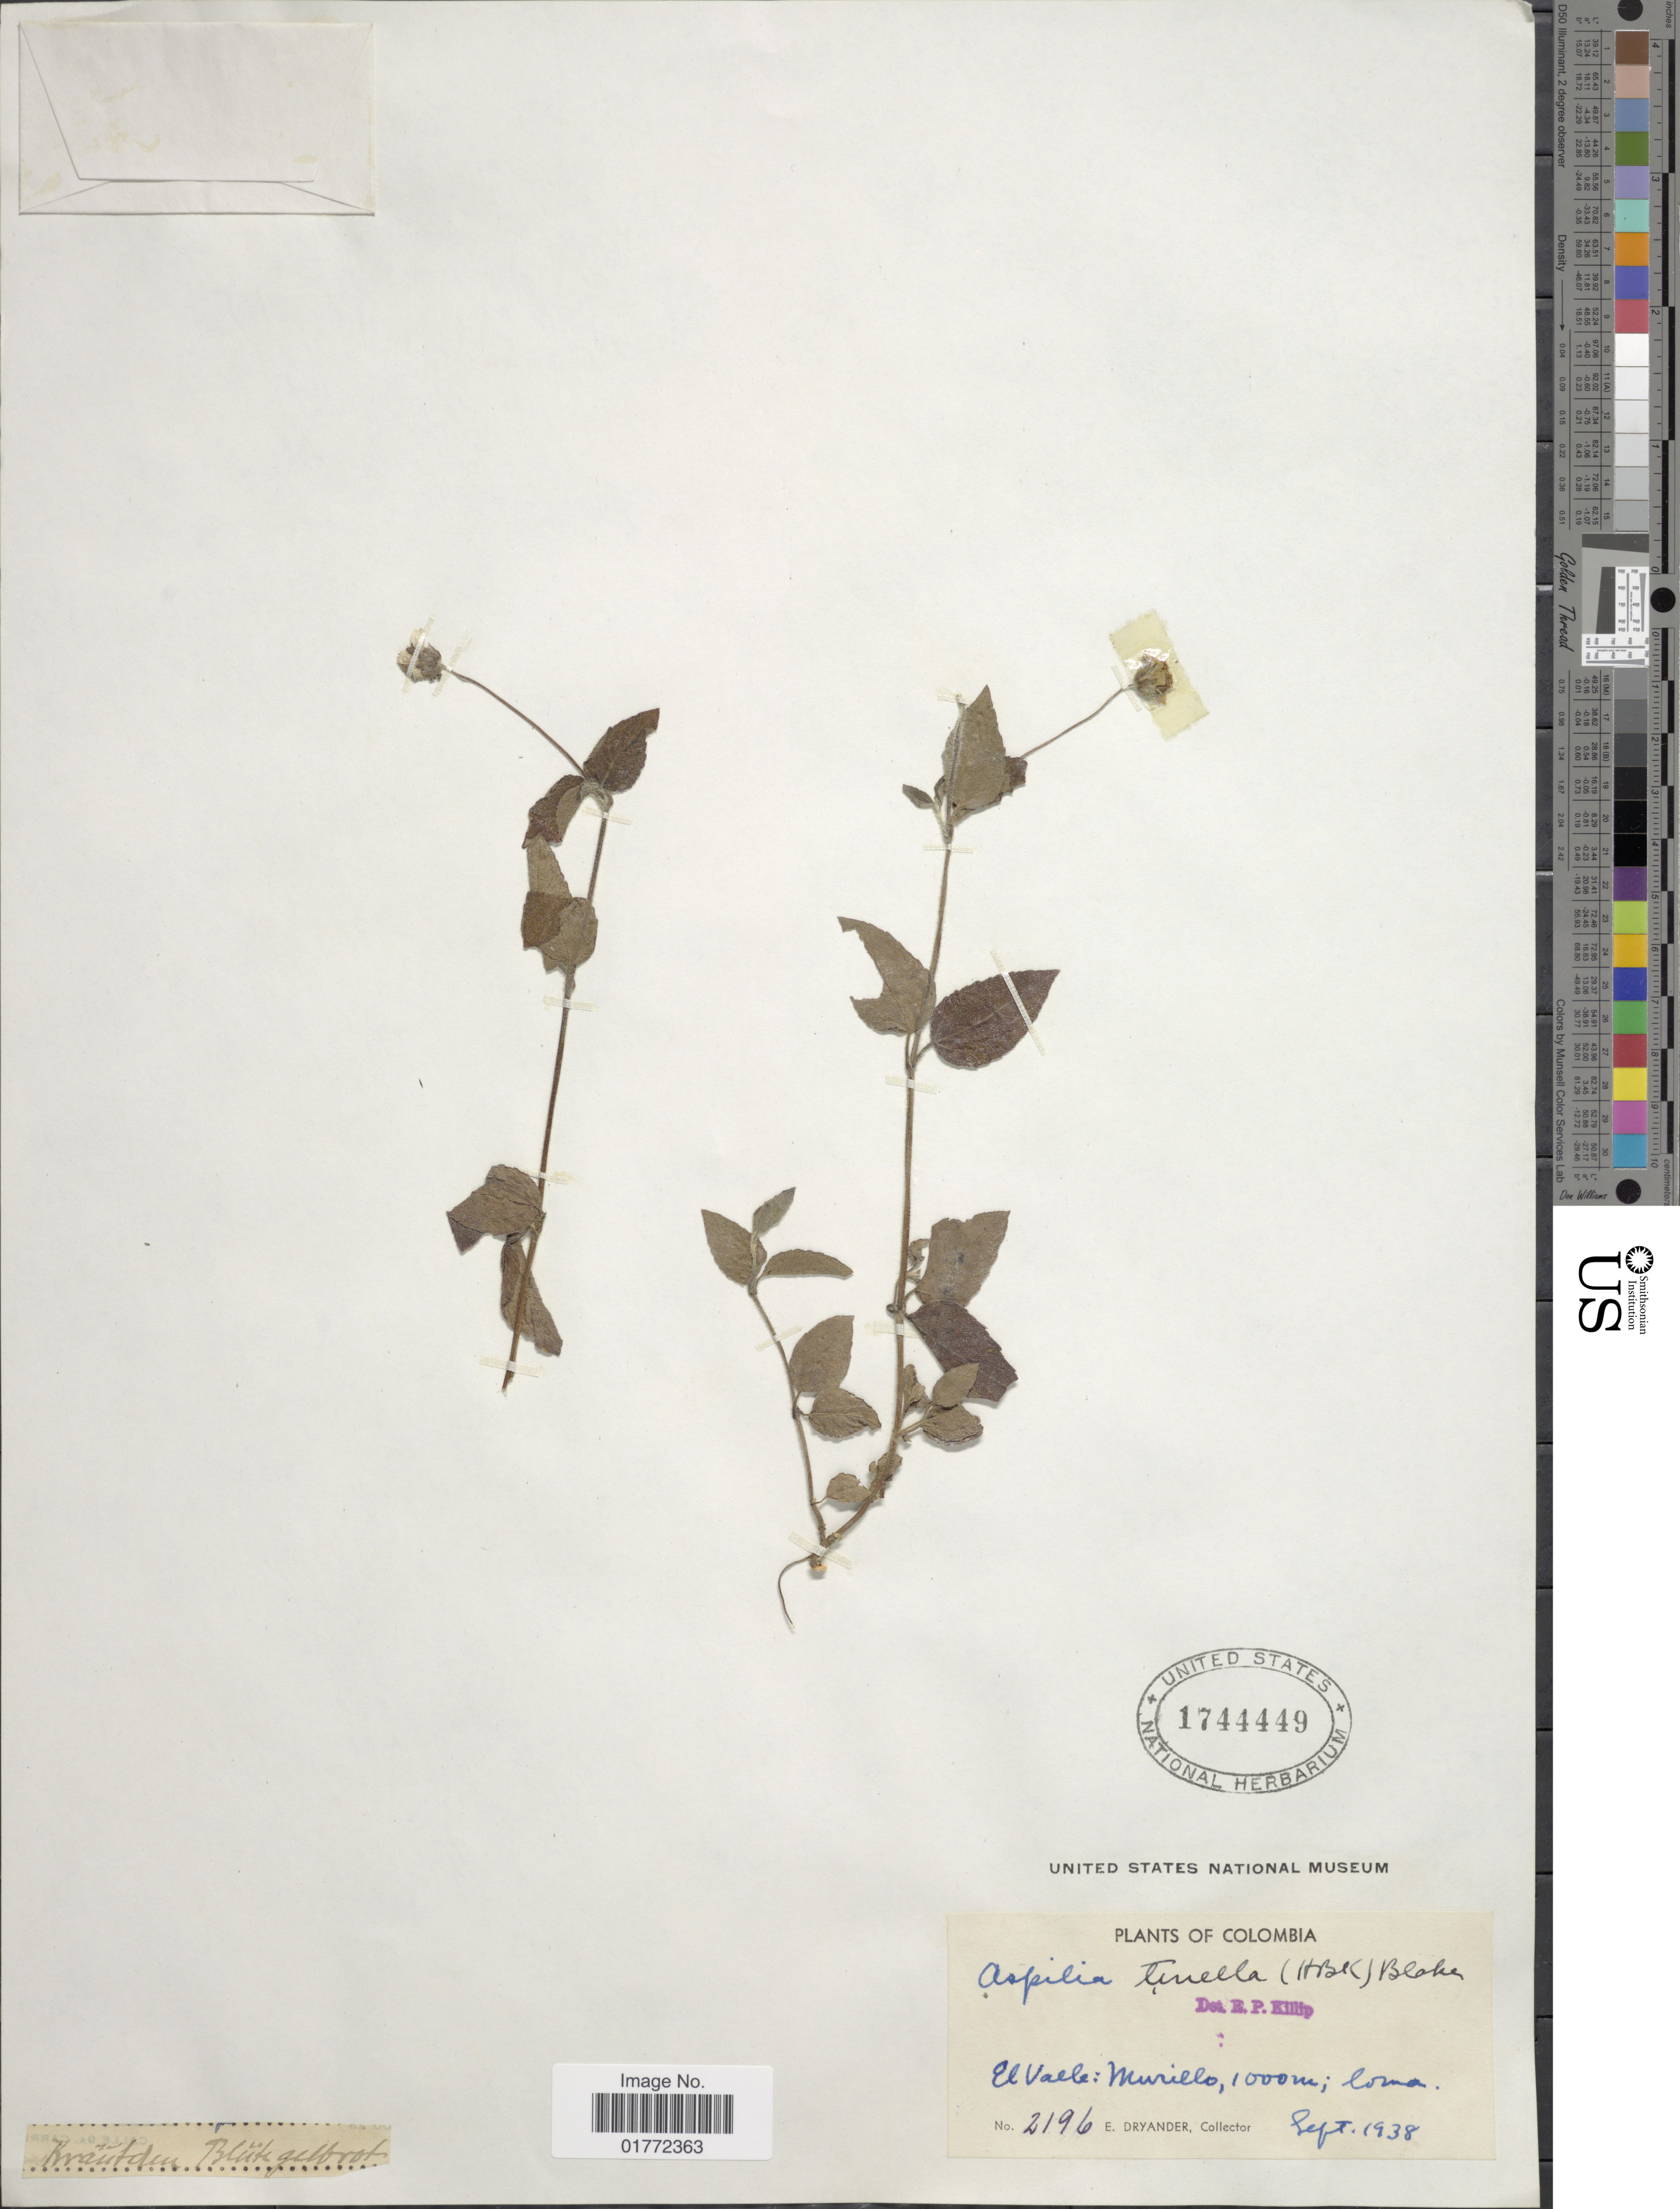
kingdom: Plantae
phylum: Tracheophyta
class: Magnoliopsida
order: Asterales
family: Asteraceae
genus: Eleutheranthera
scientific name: Eleutheranthera tenella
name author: (Kunth) H. Rob.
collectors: E. Dryander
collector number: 2196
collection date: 1938-09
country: Colombia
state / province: Valle del Cauca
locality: El Valle: Murillo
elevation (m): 1000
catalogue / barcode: US 1744449